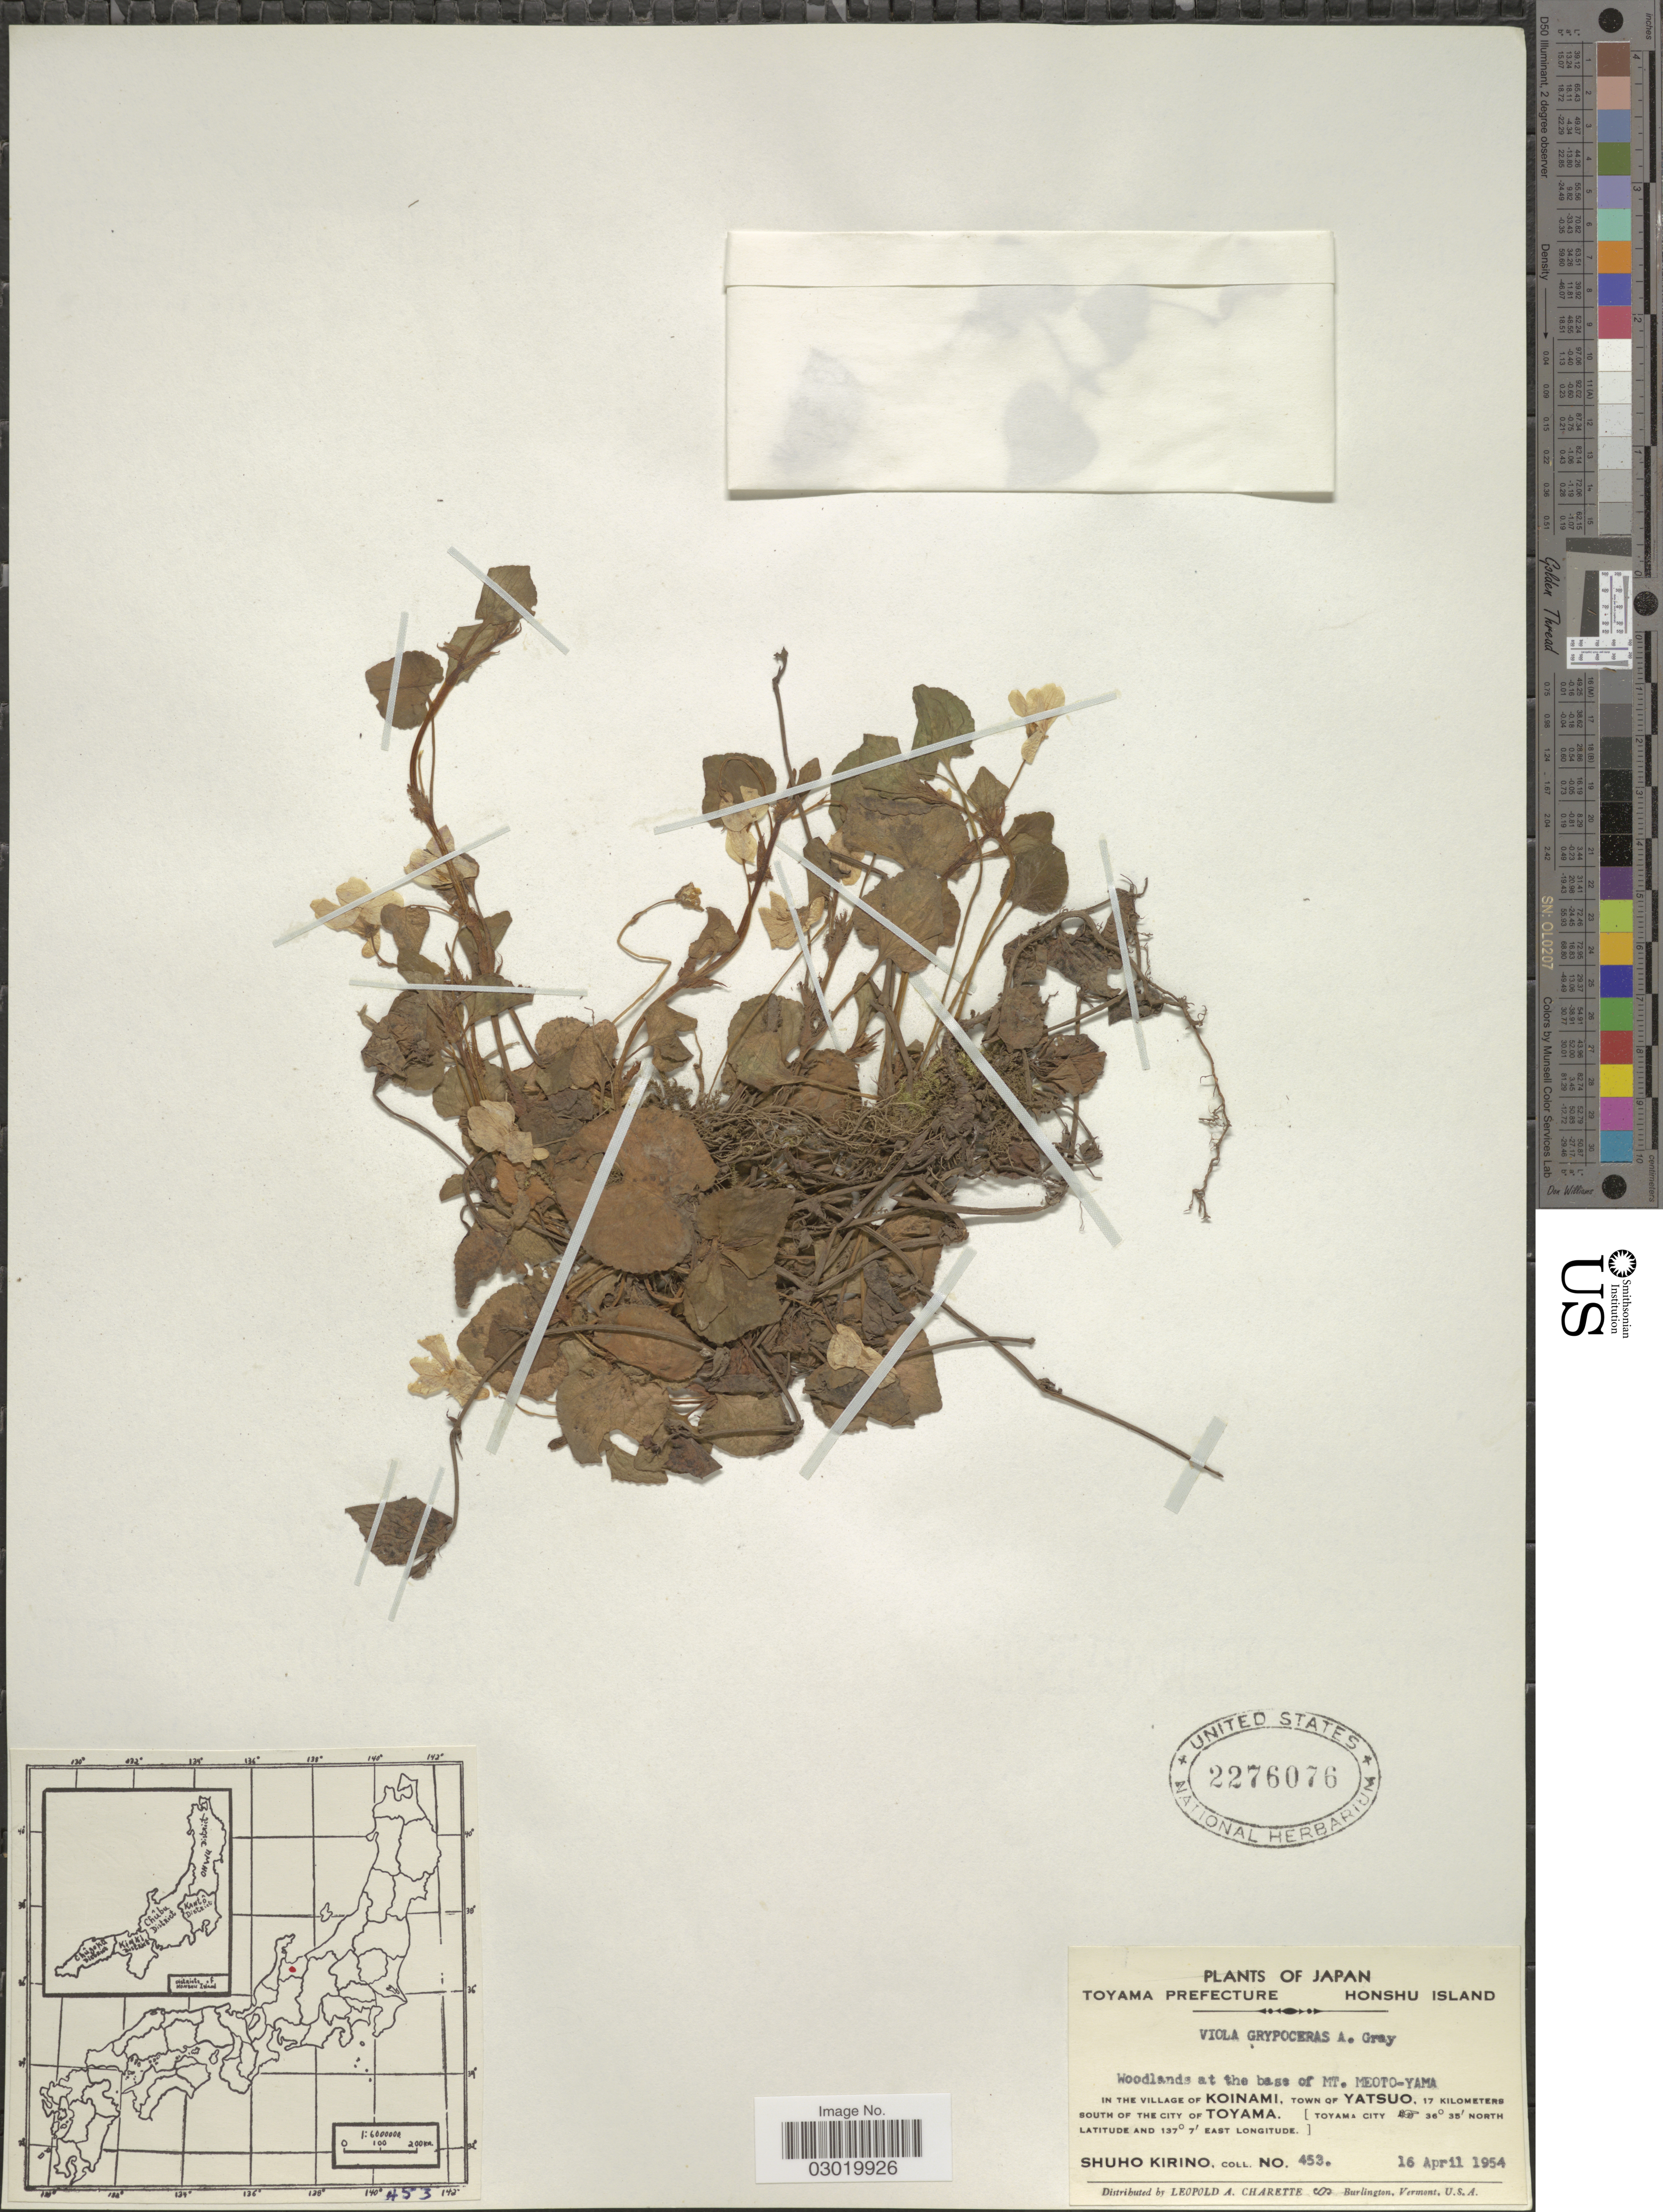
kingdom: Plantae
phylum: Tracheophyta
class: Magnoliopsida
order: Malpighiales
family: Violaceae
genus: Viola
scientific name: Viola grypoceras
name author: A. Gray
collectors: S. Kirino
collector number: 453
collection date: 1954-04-16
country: Japan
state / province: Toyama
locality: Toyama Prefecture. Honshu Island. Woodland at the base of Mt. Meoto-Yama. In the Village of Koinami, Town of Yatsuo, 17 kilometers South of the City of Toyama [Toyama City].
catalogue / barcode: US 2276076